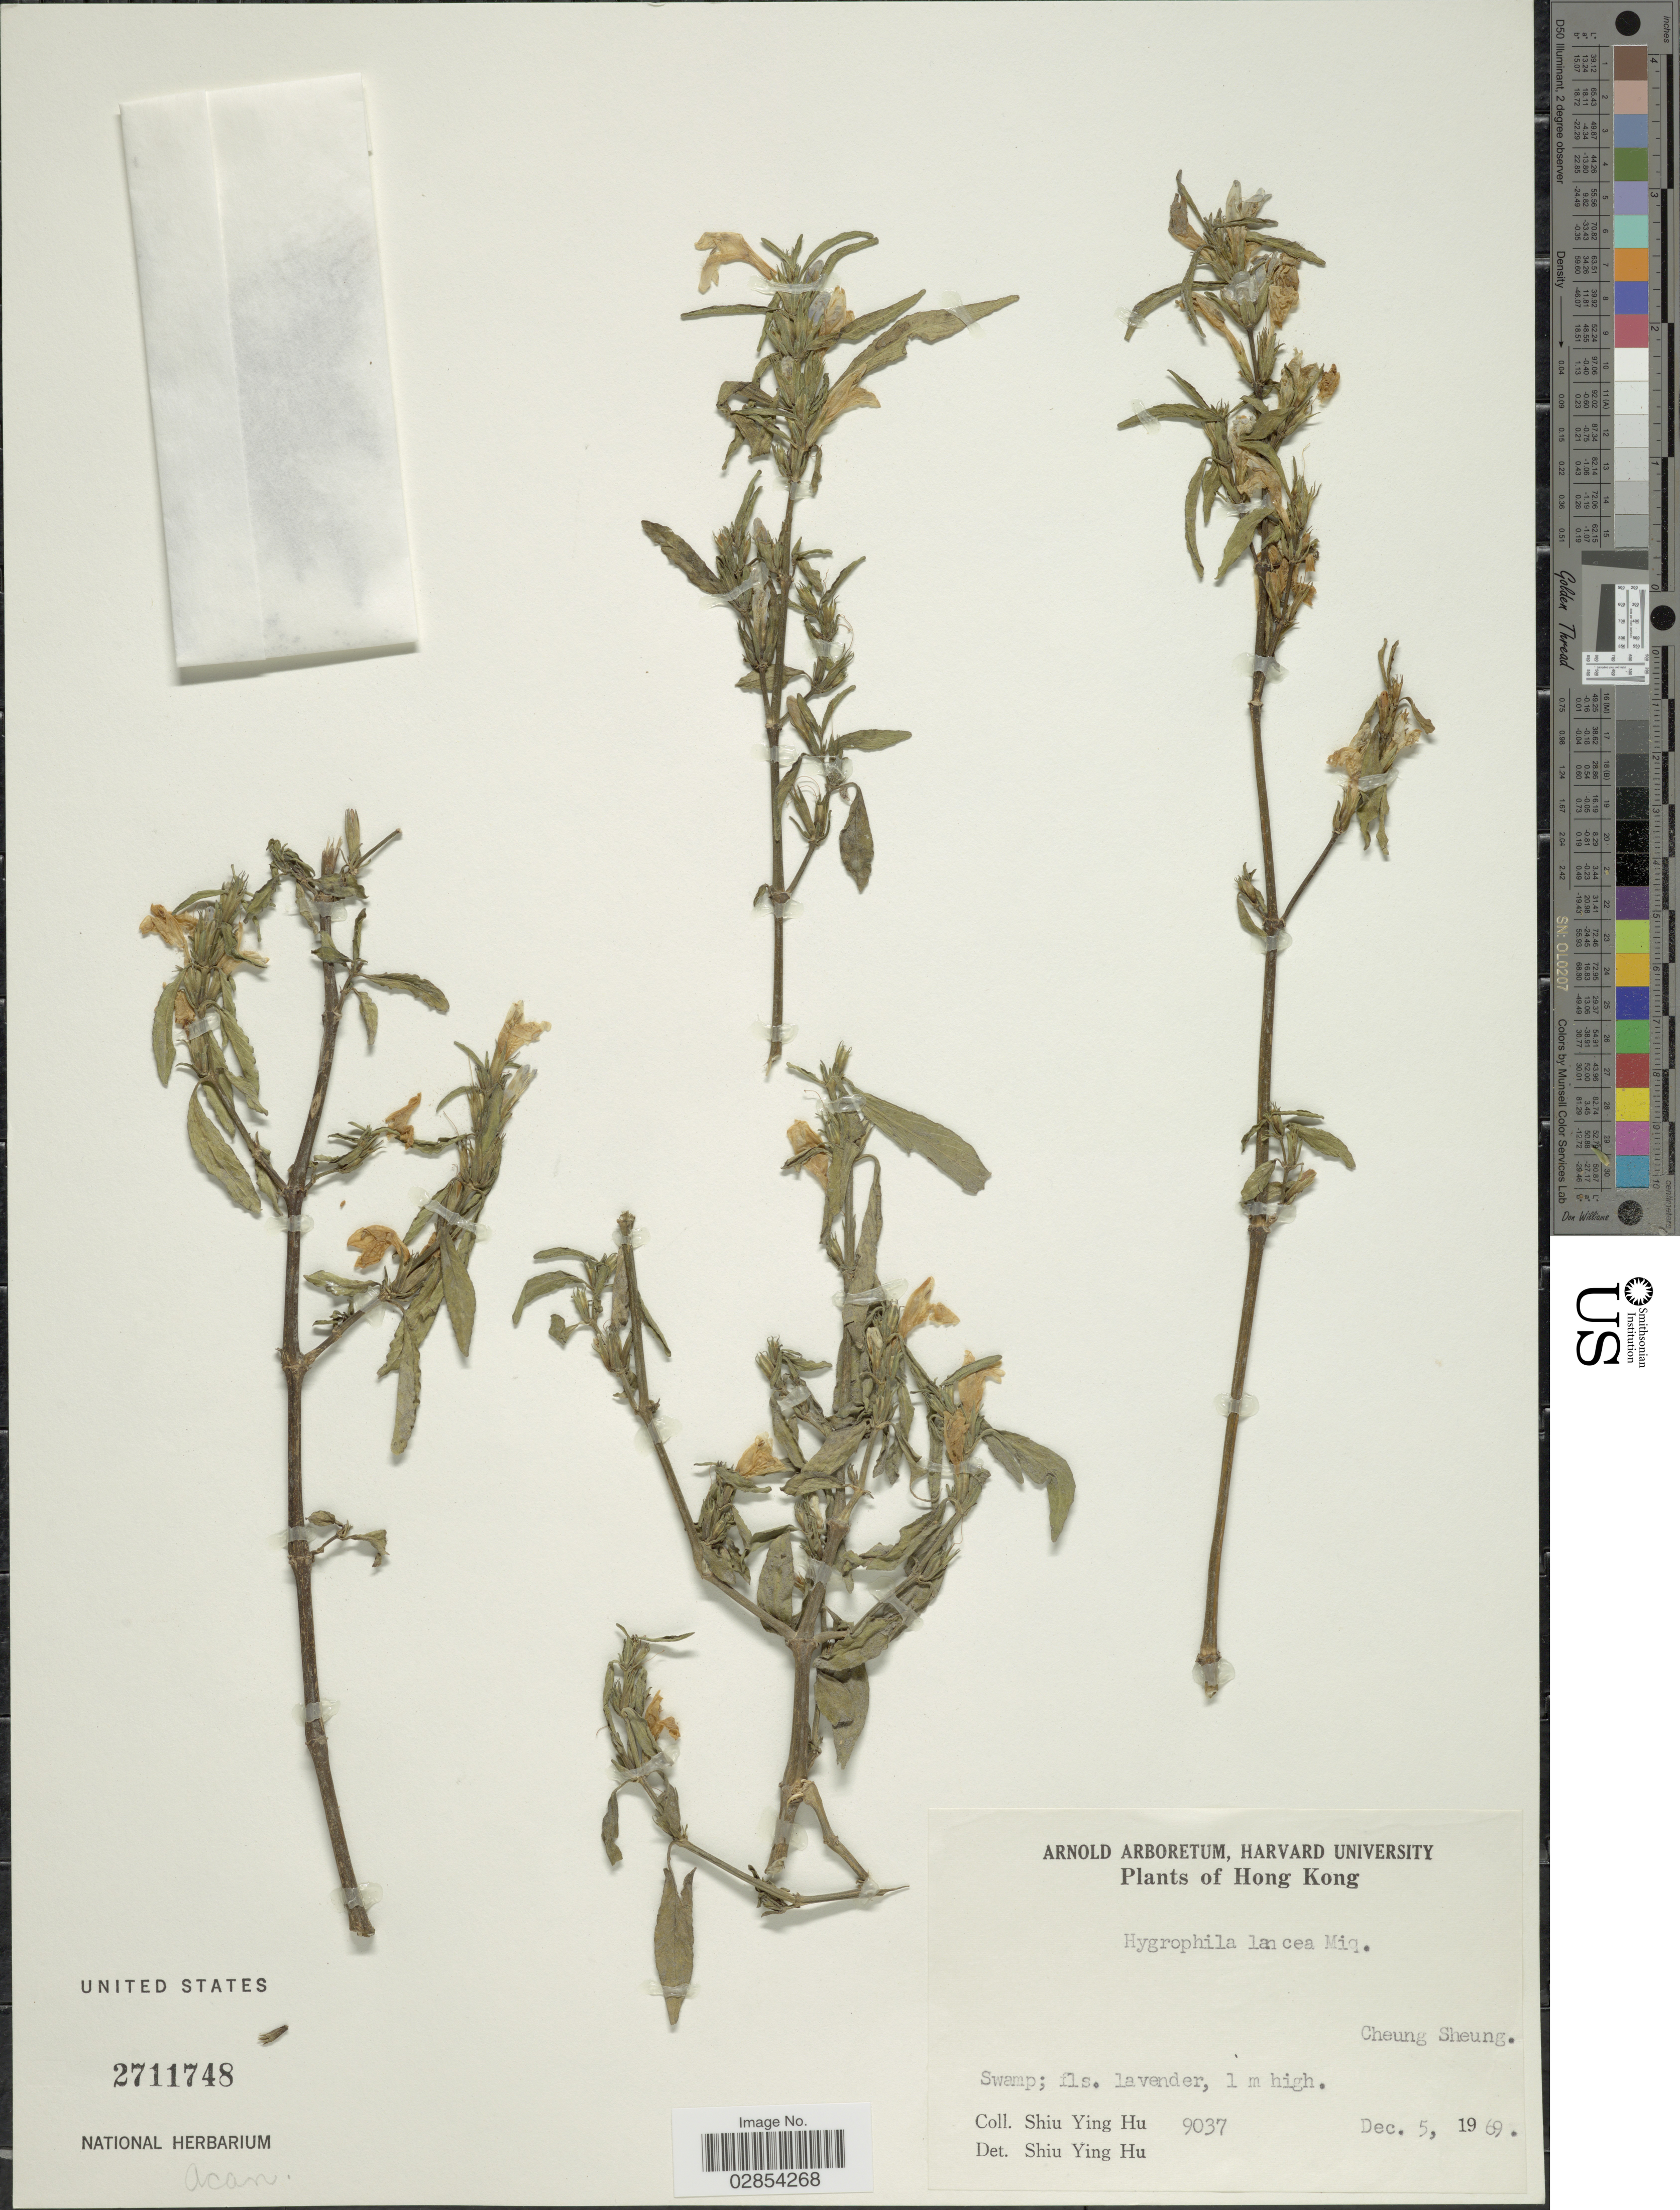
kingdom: Plantae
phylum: Tracheophyta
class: Magnoliopsida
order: Lamiales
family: Acanthaceae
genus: Hygrophila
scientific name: Hygrophila lancea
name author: Miq.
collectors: S. Y. Hu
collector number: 9037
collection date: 1969-12-05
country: China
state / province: Hong Kong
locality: Hong Kong. Cheung Sheung.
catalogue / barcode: US 2711748